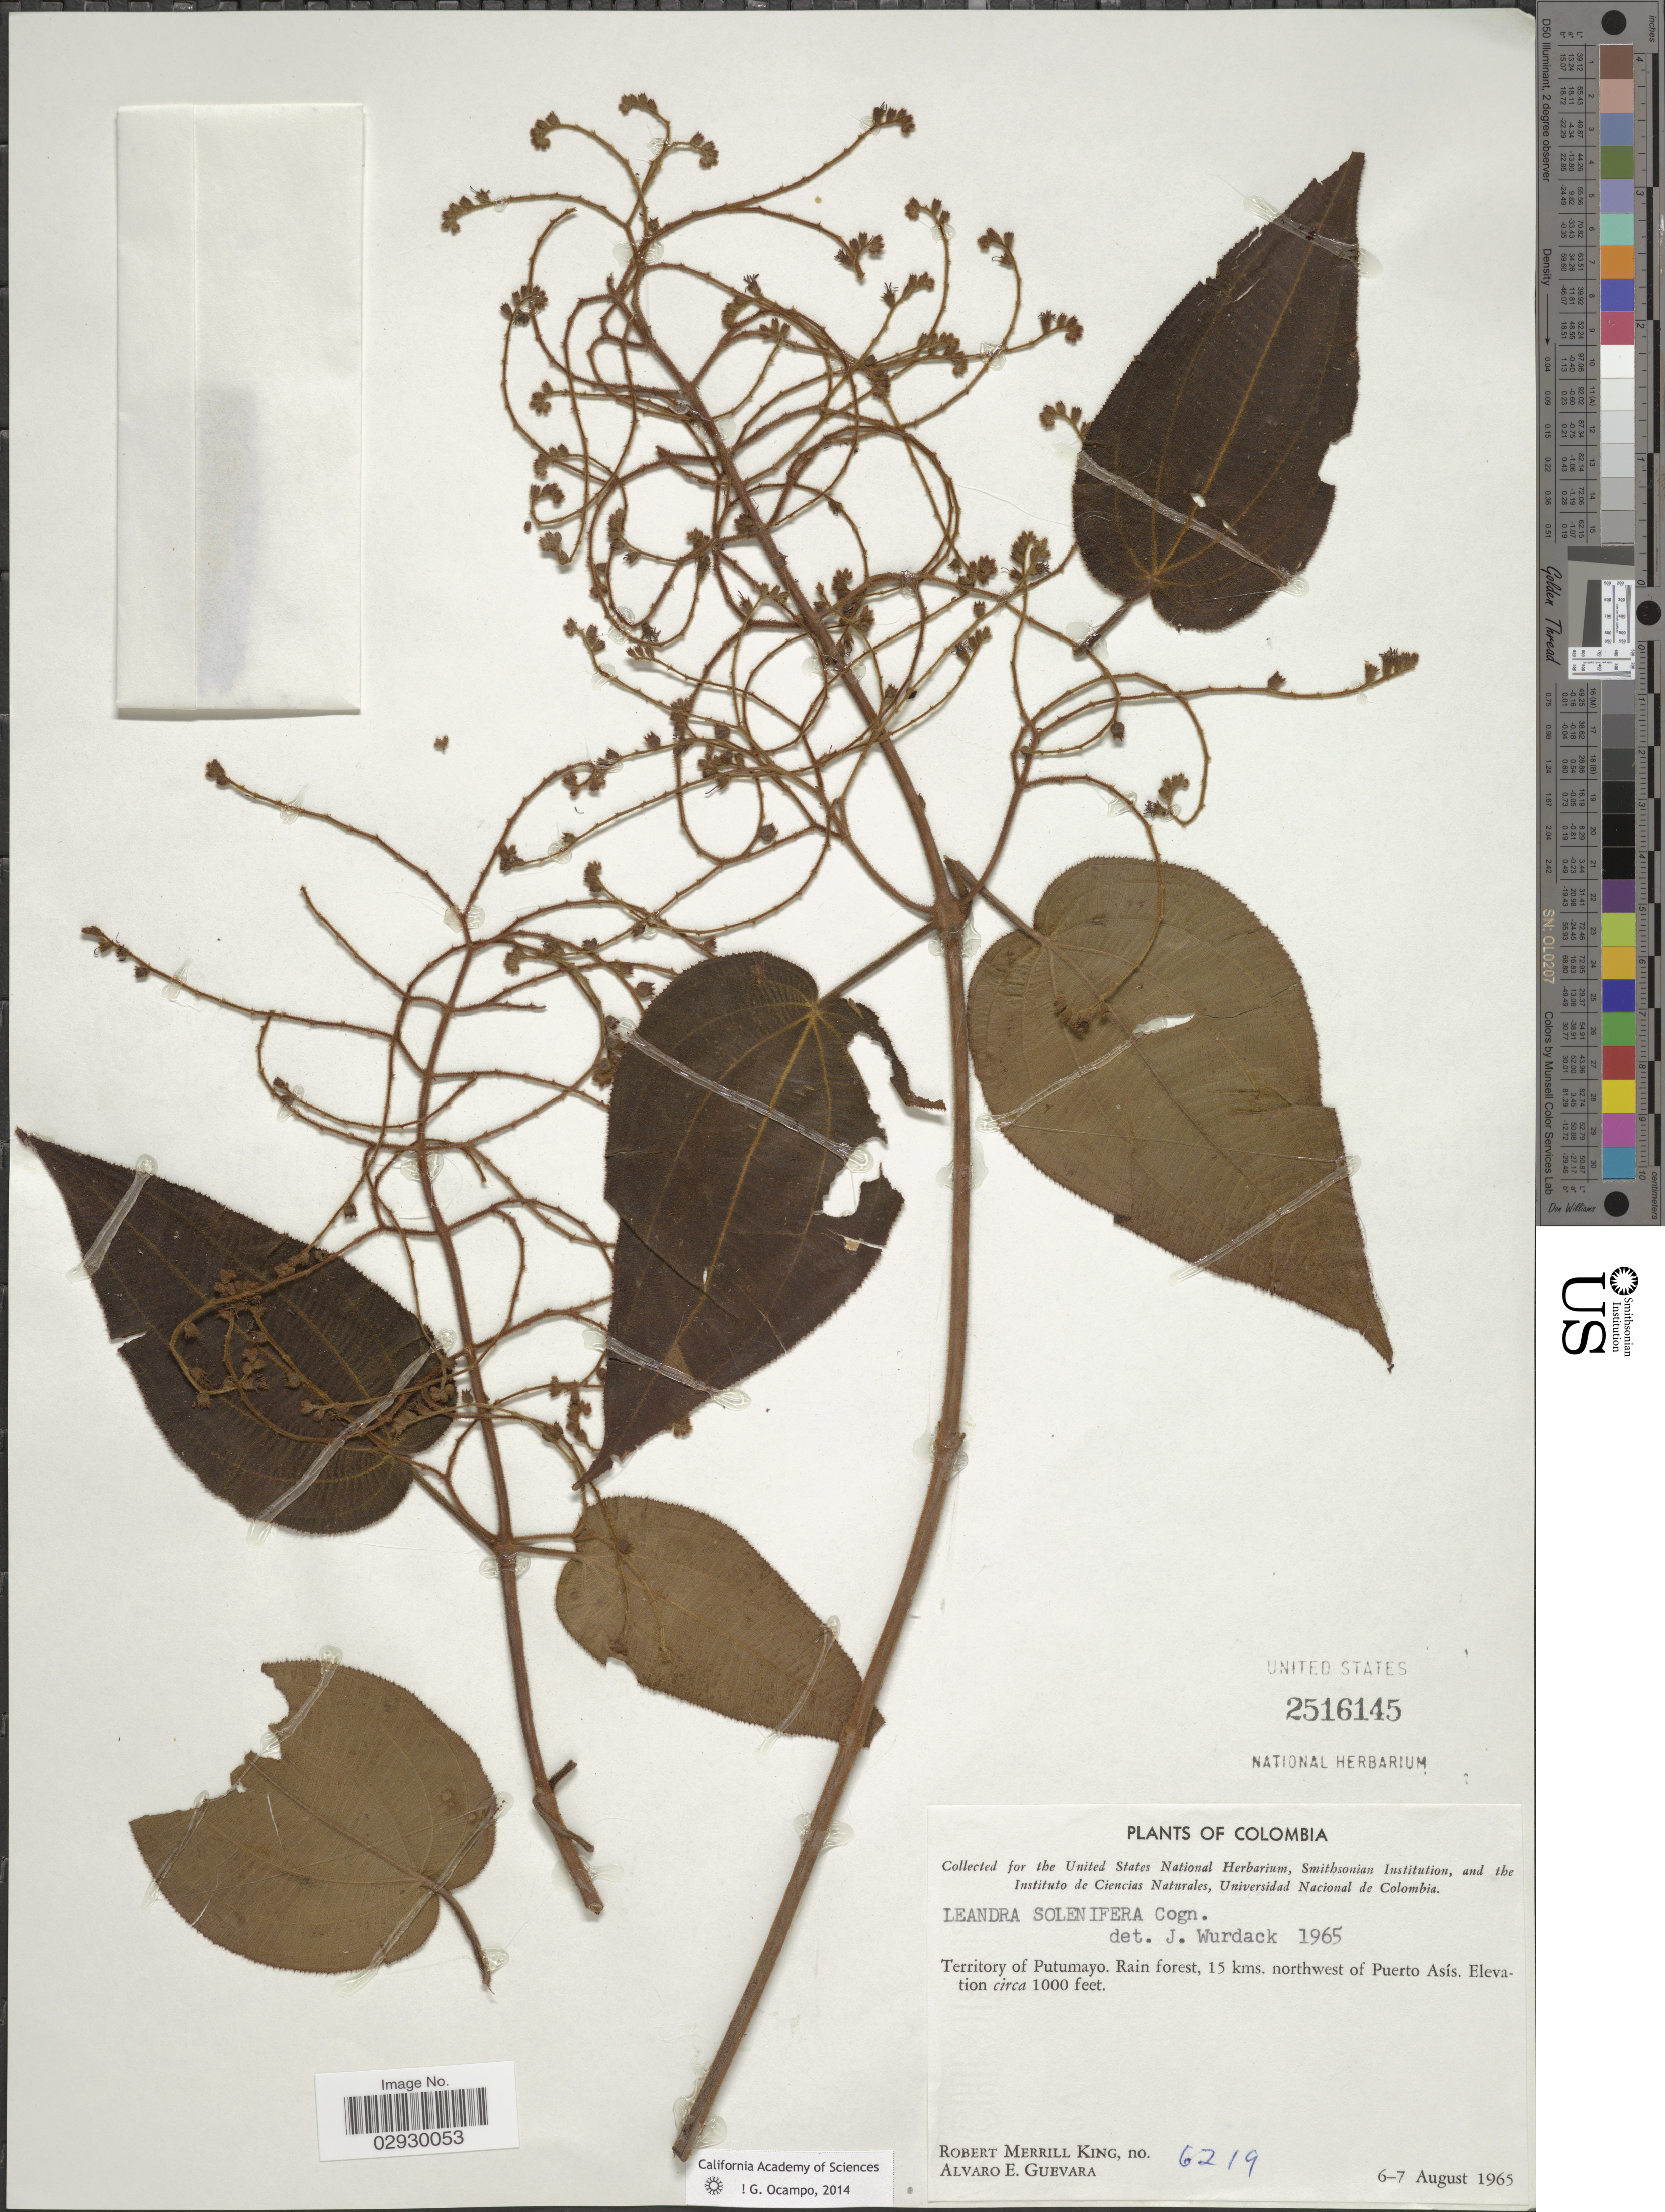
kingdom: Plantae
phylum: Tracheophyta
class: Magnoliopsida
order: Myrtales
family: Melastomataceae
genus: Leandra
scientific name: Leandra solenifera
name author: Cogn.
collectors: R. M. King & A. E. Guevara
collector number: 6219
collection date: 1965-08-06/1965-08-07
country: Colombia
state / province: Putumayo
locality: Territory of Putumayo. Rain forest, 15 kms. northwest of Puerto Asís.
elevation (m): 305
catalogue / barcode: US 2516145